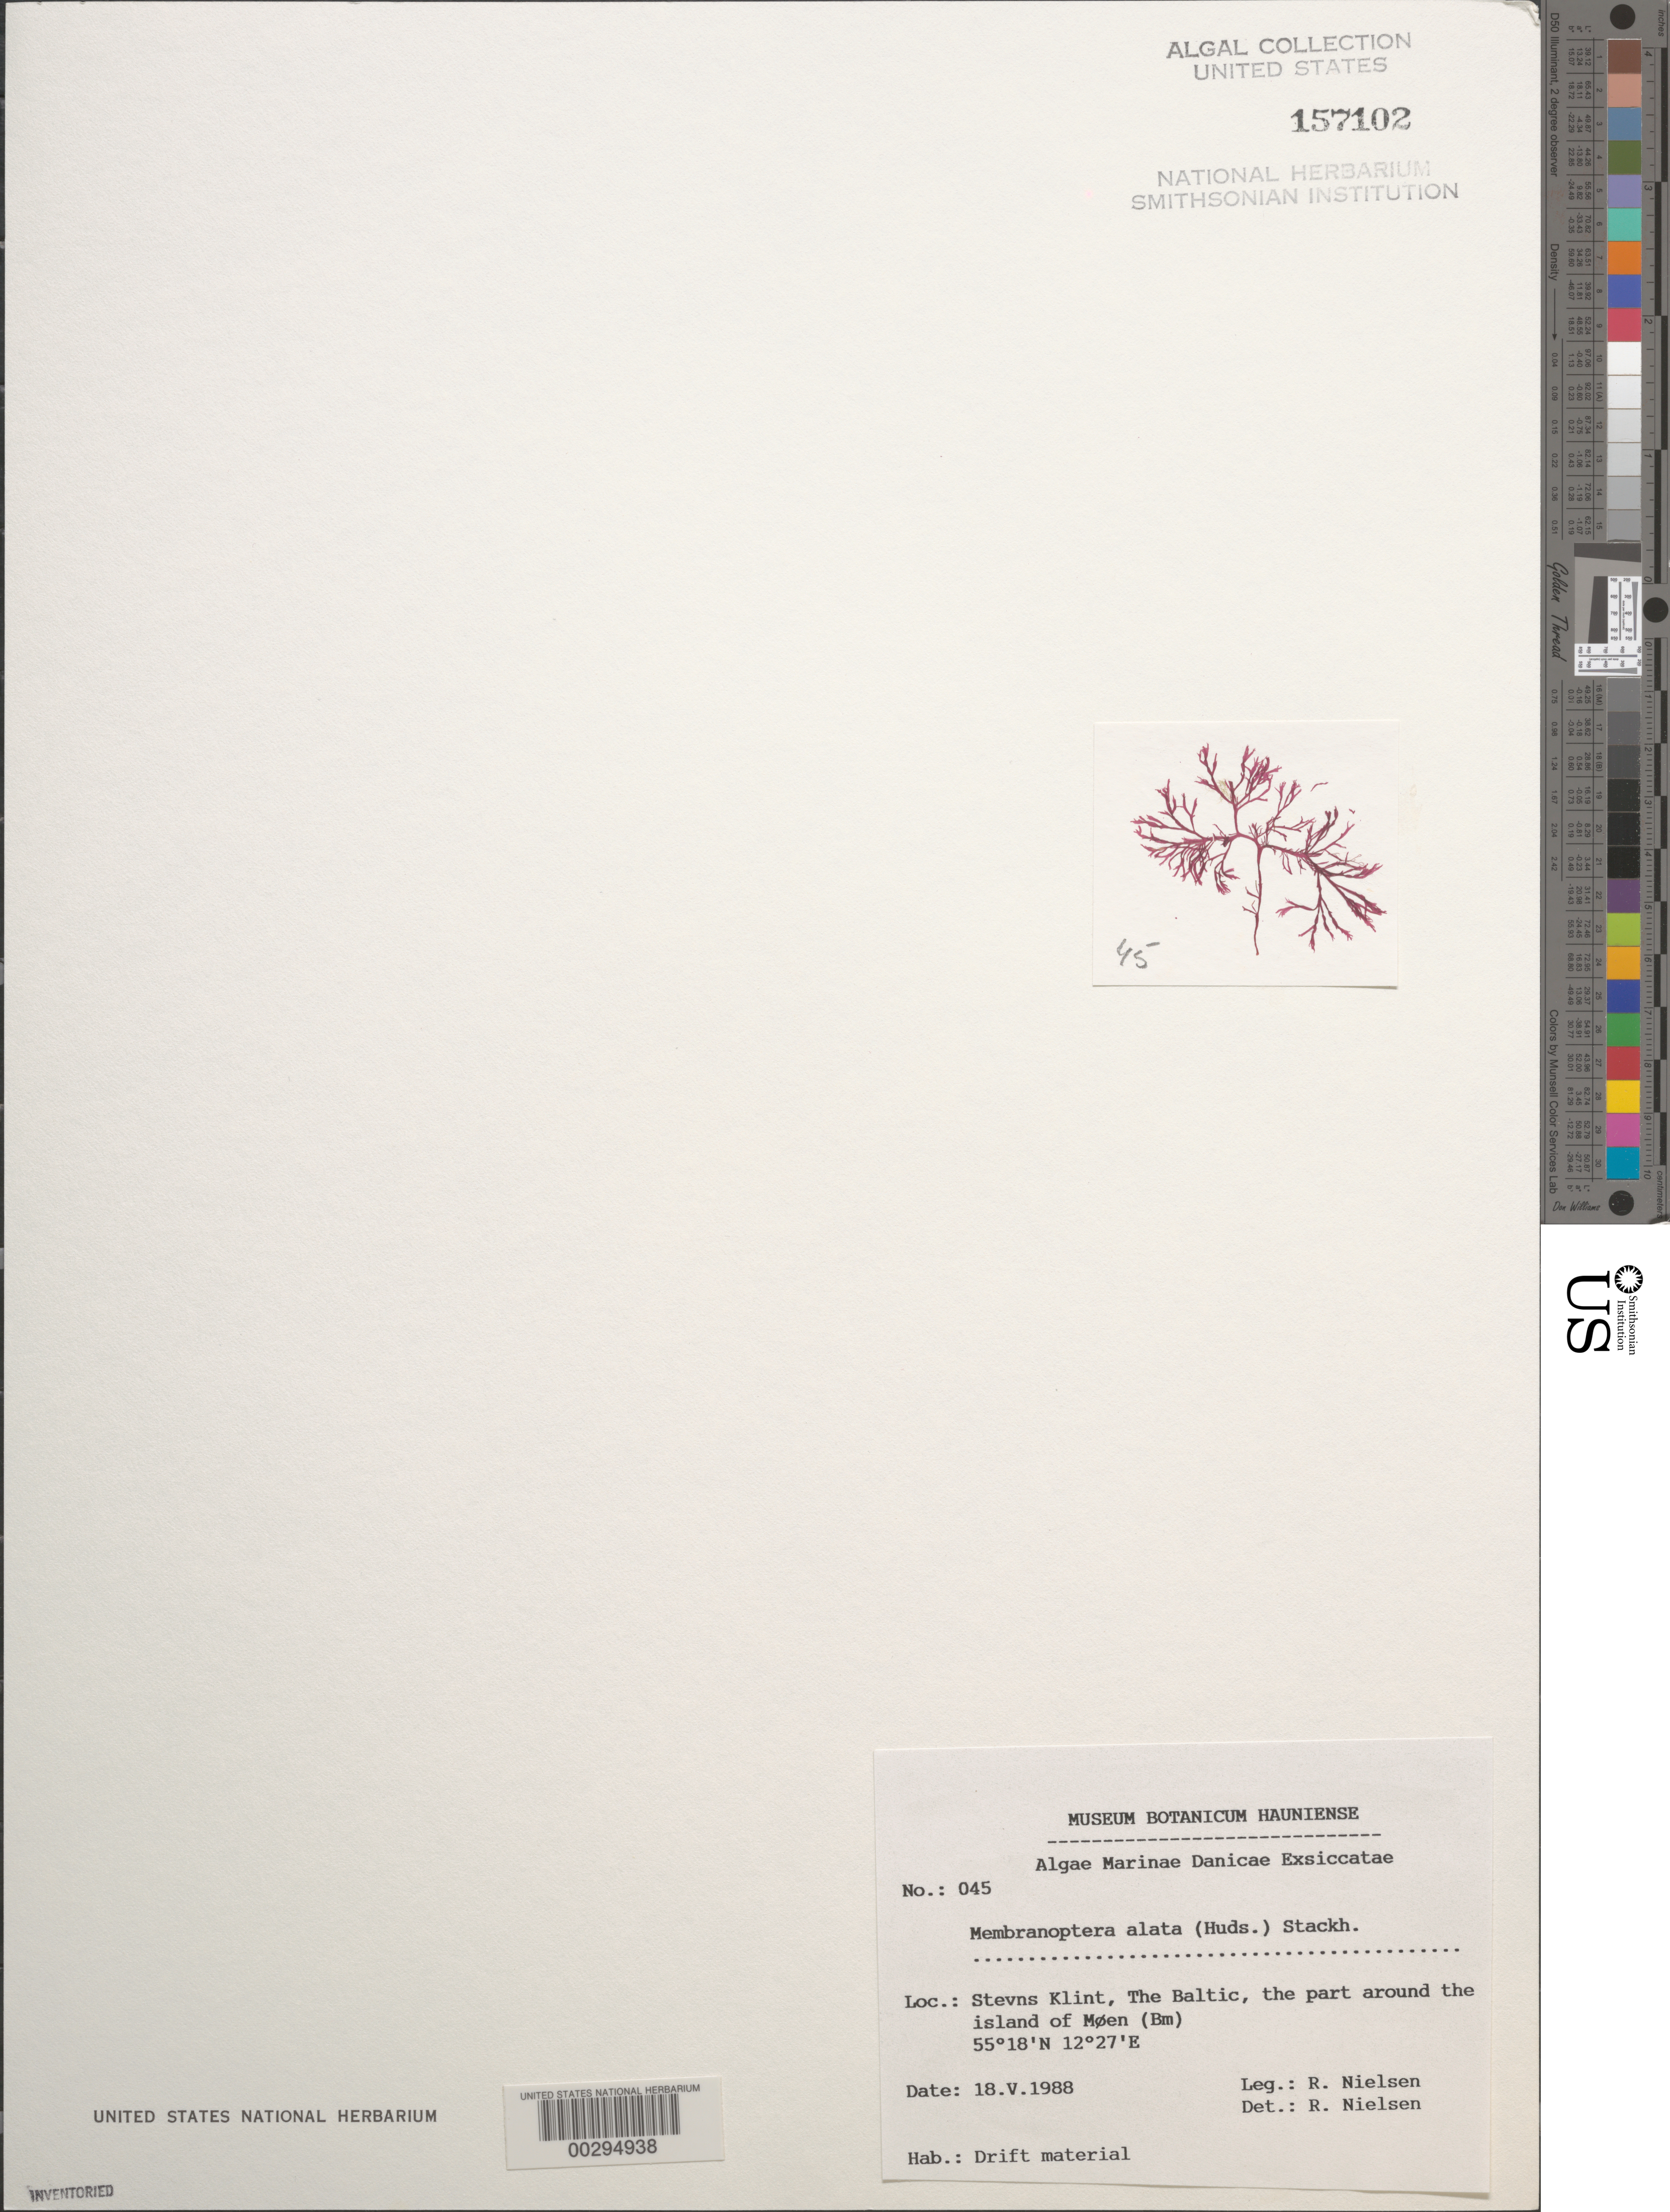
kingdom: Plantae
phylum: Rhodophyta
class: Florideophyceae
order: Ceramiales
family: Delesseriaceae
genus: Membranoptera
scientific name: Membranoptera alata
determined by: Nielsen, R.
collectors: R. Nielsen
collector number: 045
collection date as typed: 18 May 1988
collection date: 1988-05-18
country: Denmark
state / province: Sjæland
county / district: Vordingborg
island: Moen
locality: Stevns Klint, Baltic Sea, waters around island of Moen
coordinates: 55 18'N, 12 27'E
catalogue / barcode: US 157102